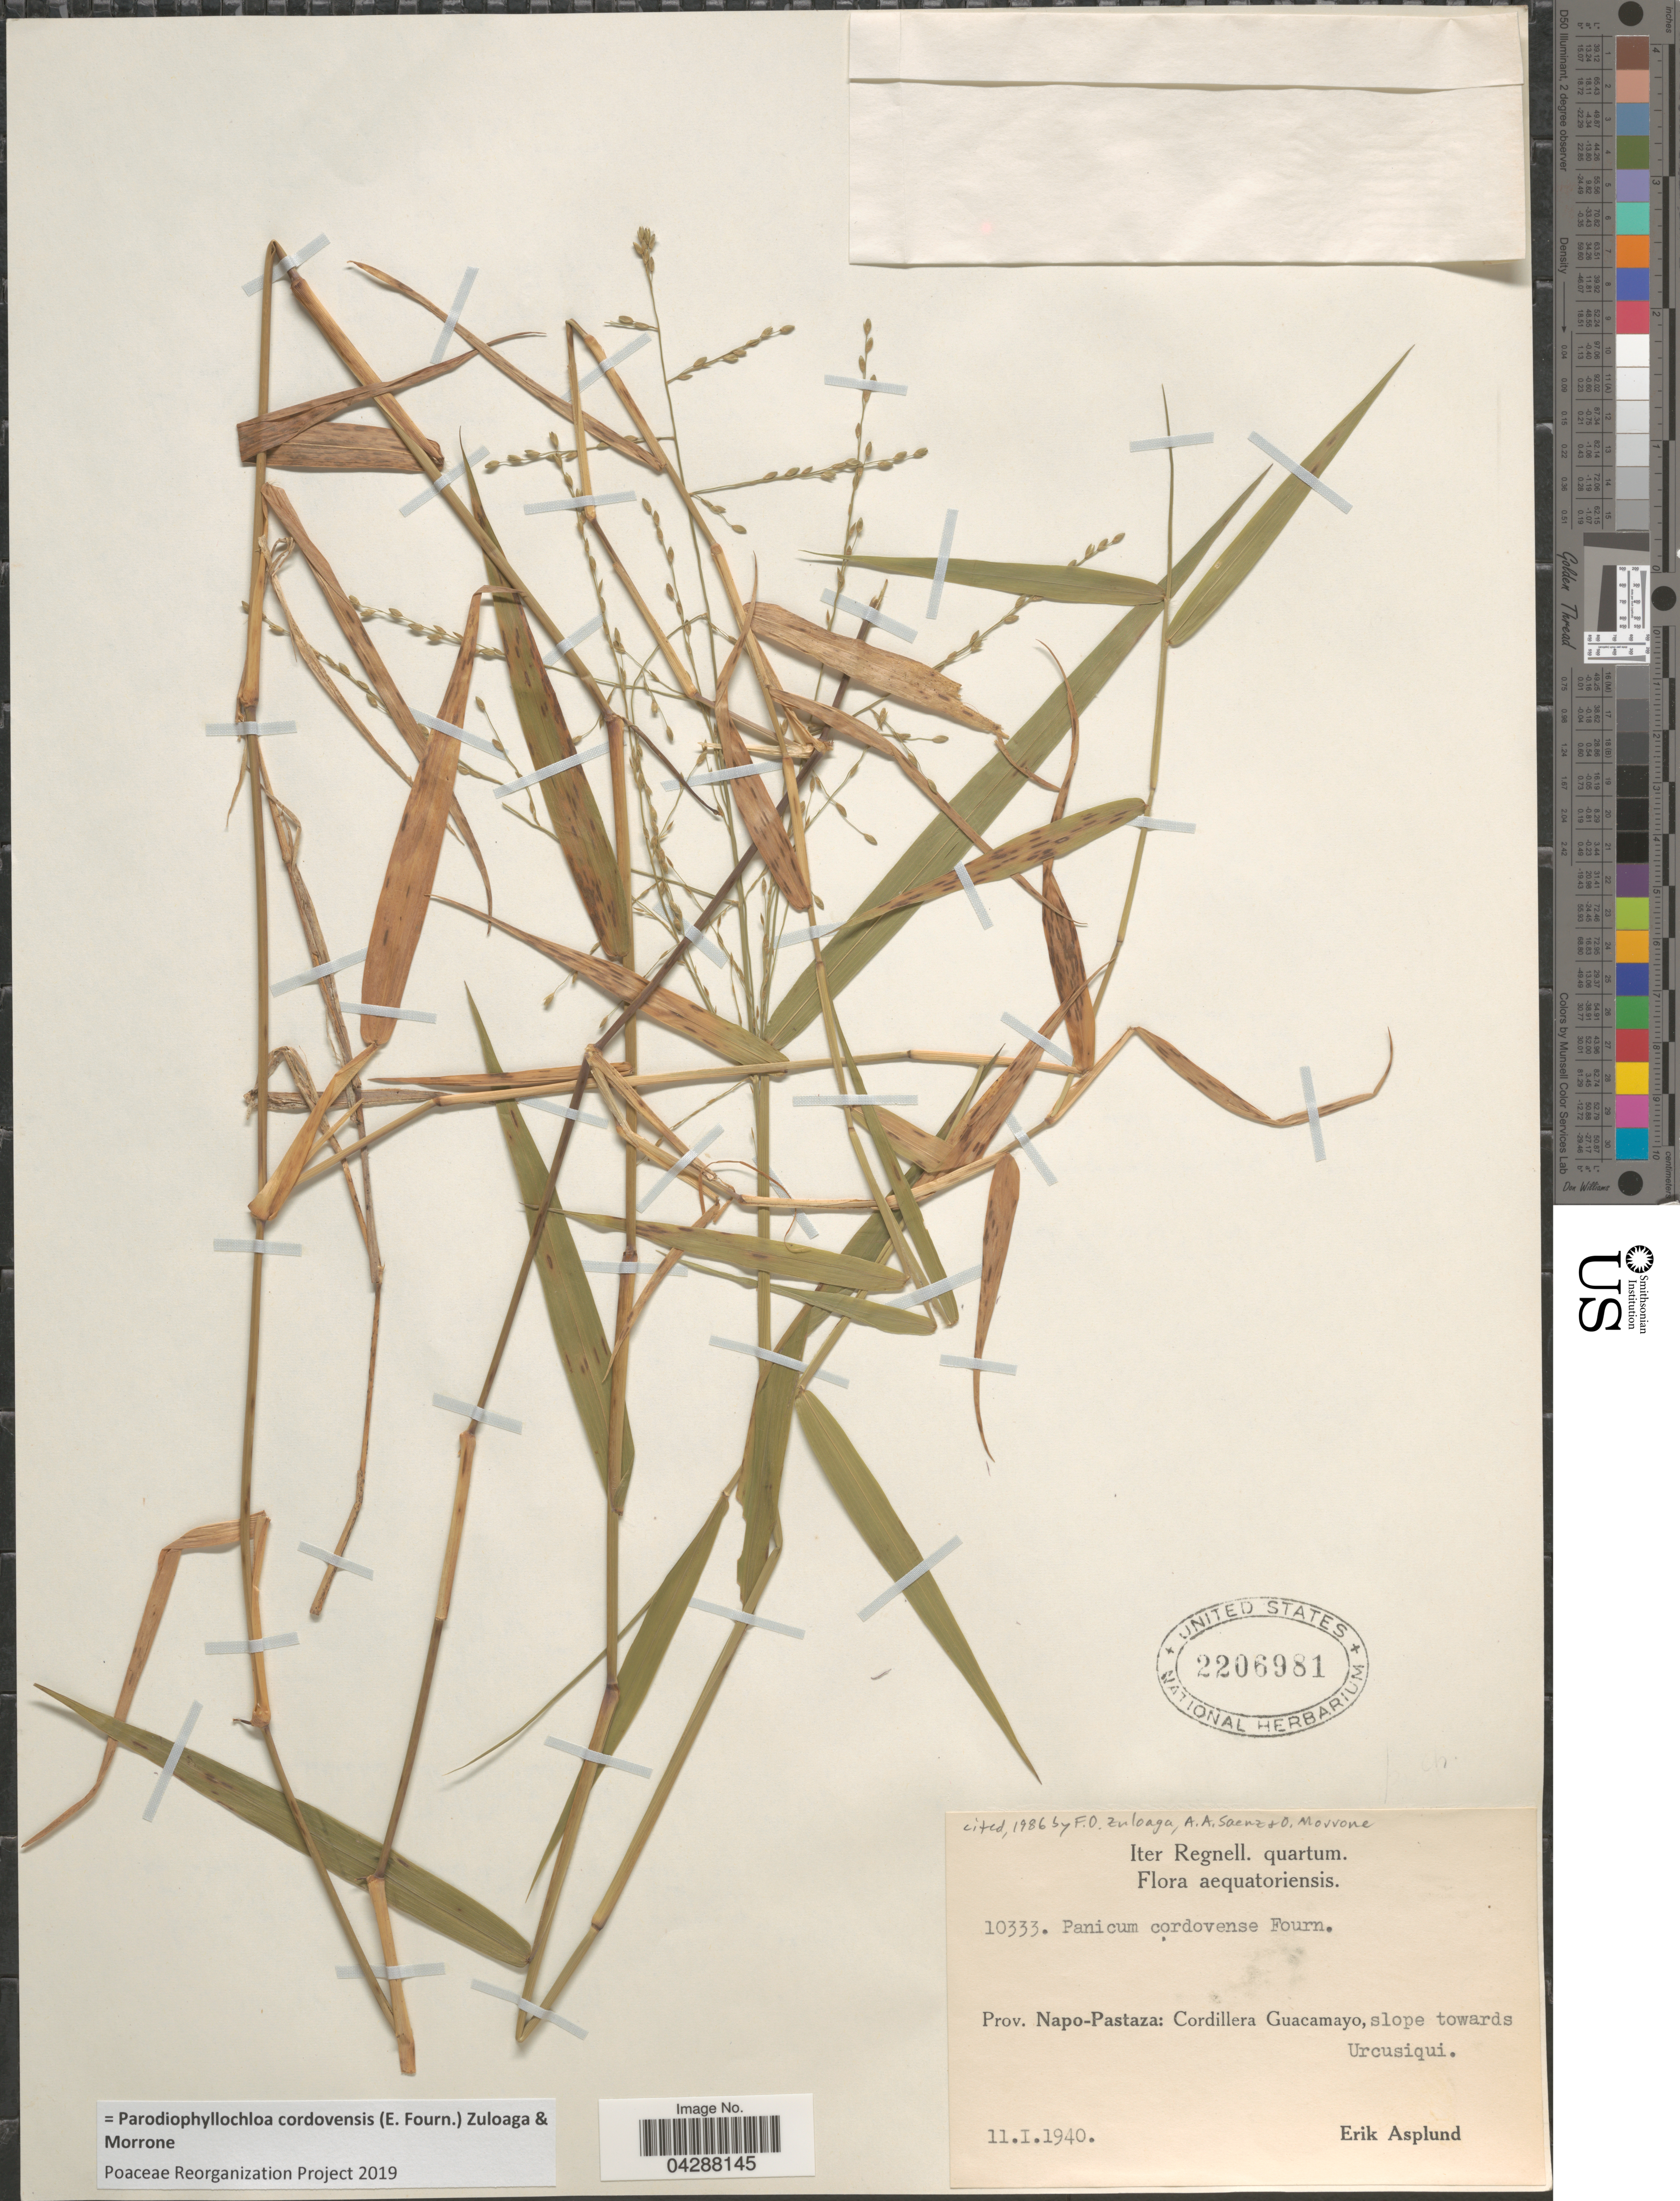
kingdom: Plantae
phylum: Tracheophyta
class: Liliopsida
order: Poales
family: Poaceae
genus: Parodiophyllochloa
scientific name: Parodiophyllochloa cordovensis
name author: (E. Fourn.) Zuloaga & Morrone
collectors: E. Asplund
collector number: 10333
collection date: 1940-01-11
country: Ecuador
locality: Iter Regnell. quartum. Prov. Napo-Pastaza: Cordillera Guacamayo, slope towards Urcusquis.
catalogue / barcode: US 2206981